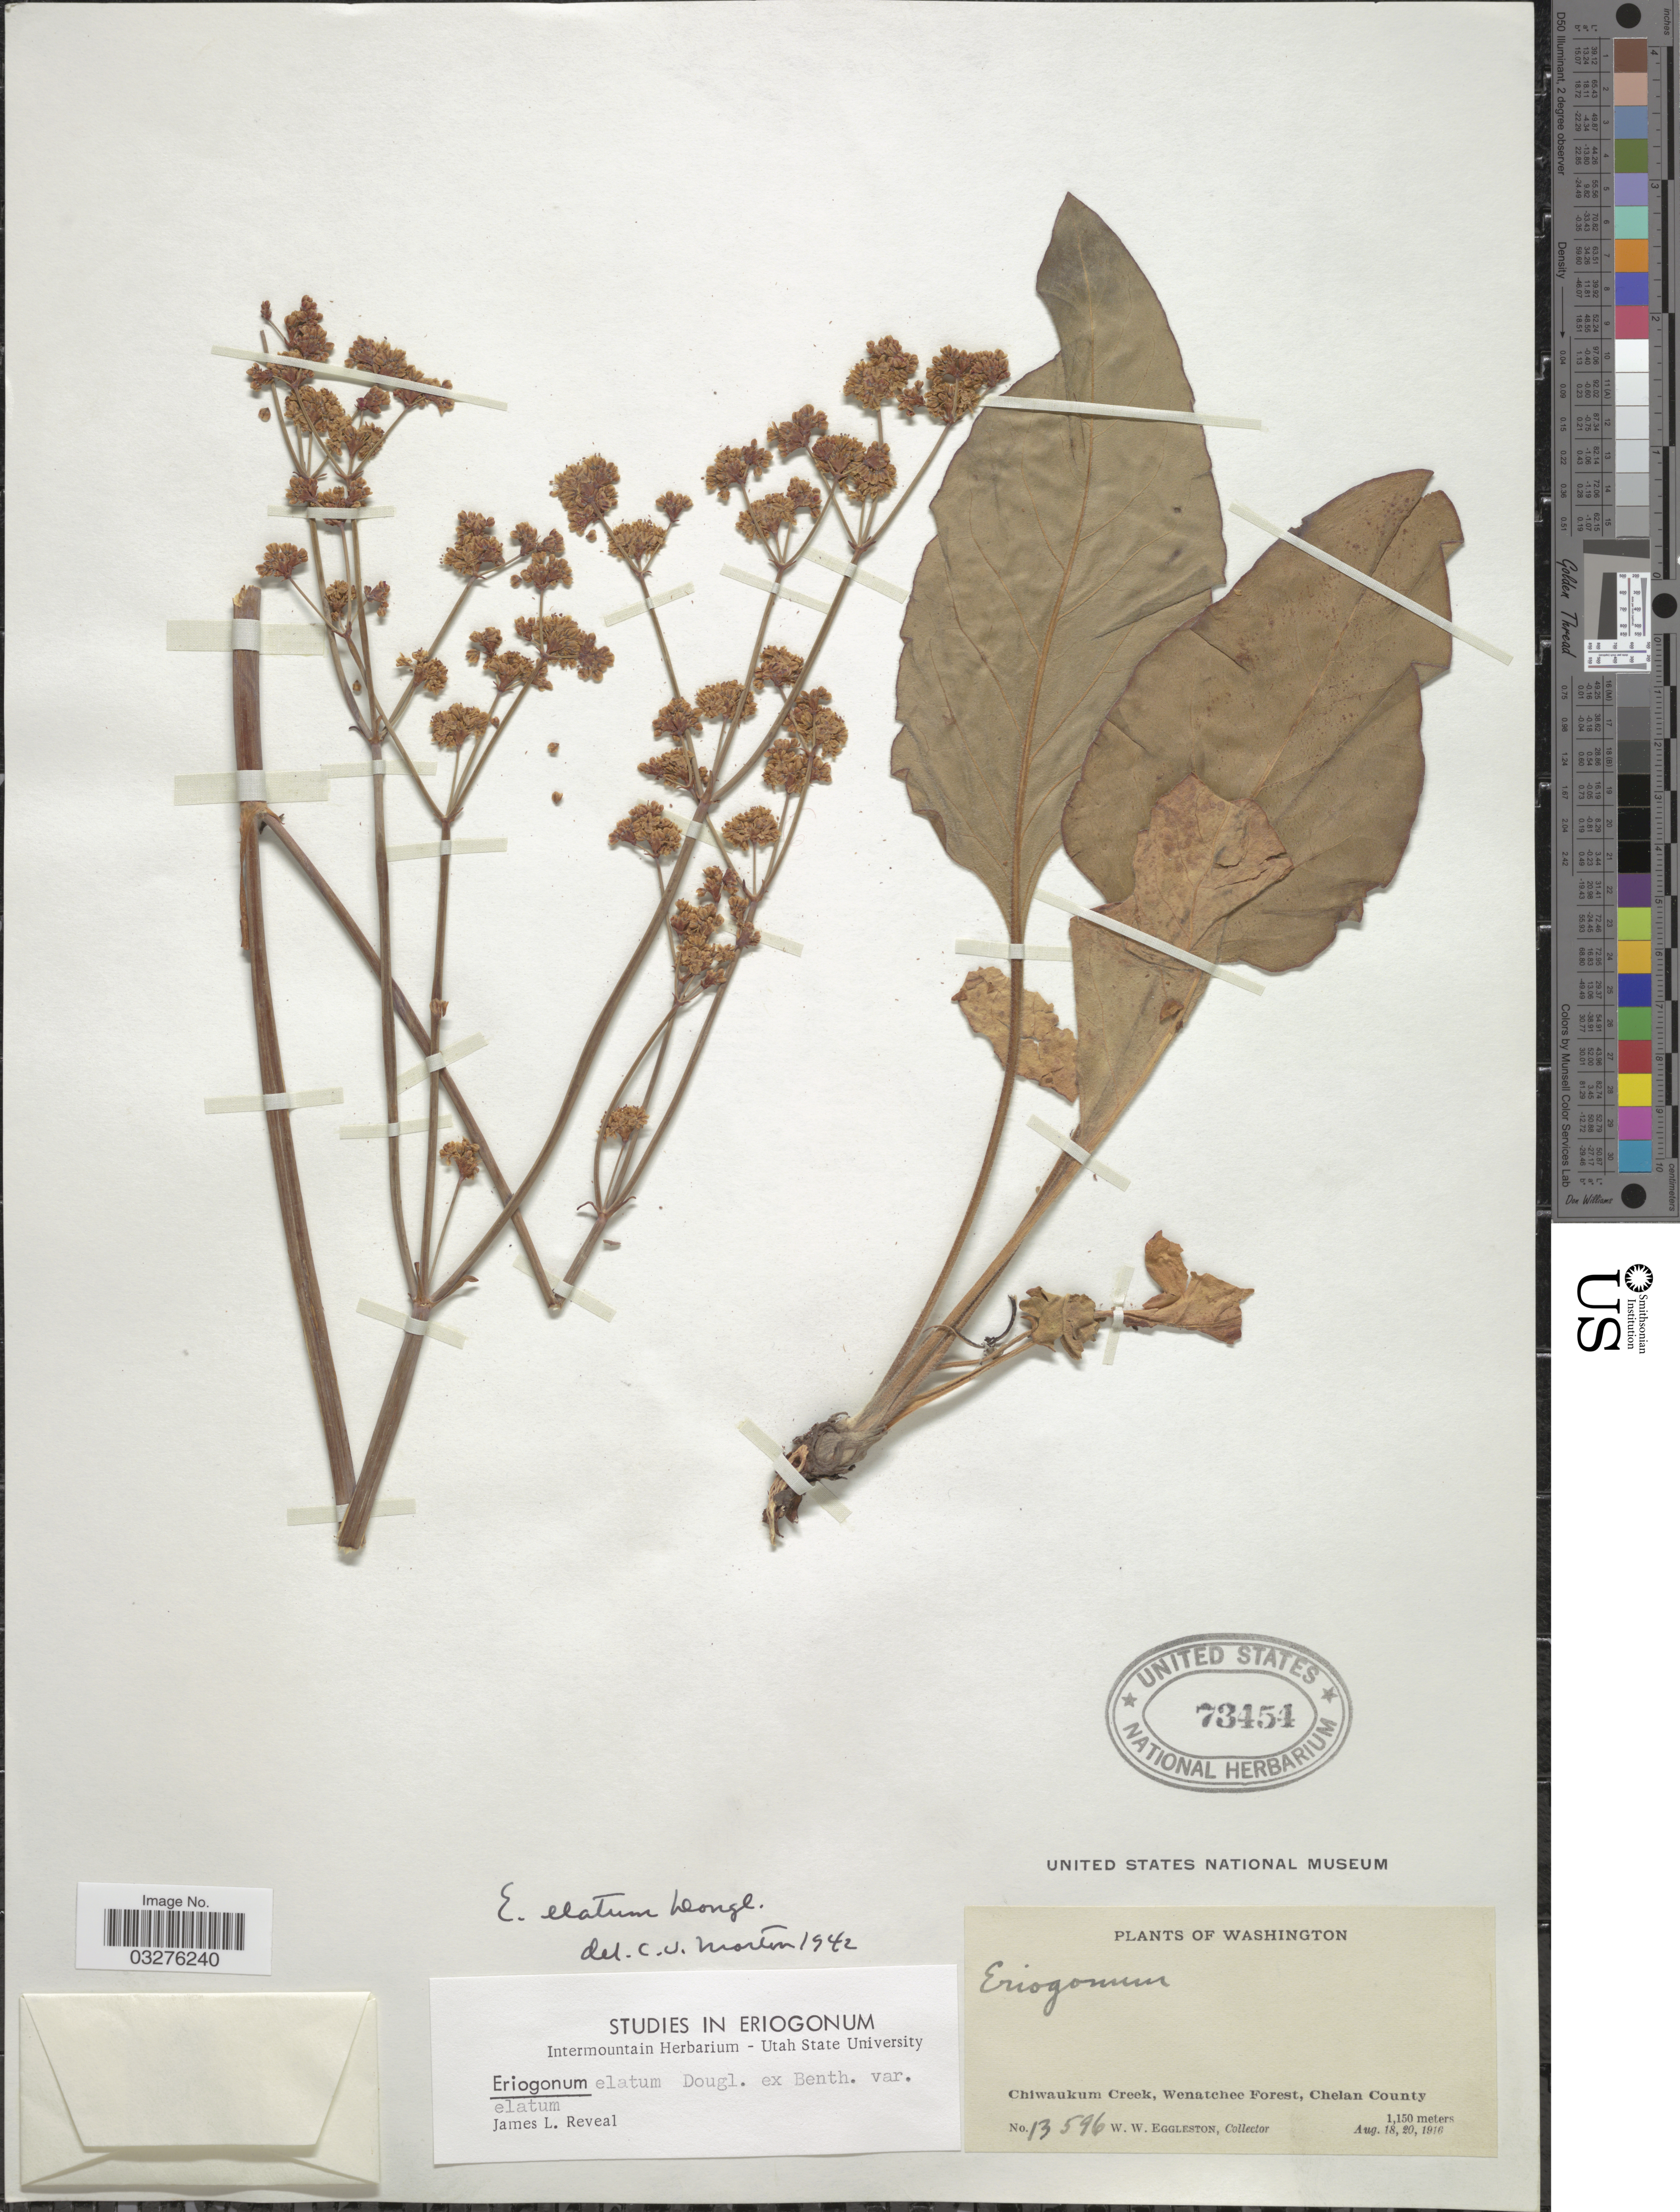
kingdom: Plantae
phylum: Tracheophyta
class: Magnoliopsida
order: Caryophyllales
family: Polygonaceae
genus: Eriogonum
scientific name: Eriogonum elatum var. elatum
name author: Douglas ex Benth.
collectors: W. W. Eggleston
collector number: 13596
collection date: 1916-08-18/1916-08-20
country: United States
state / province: Washington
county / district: Chelan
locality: Chiwaukum Creek, Wenatchee Forest, Chelan County.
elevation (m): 1150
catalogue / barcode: US 73454